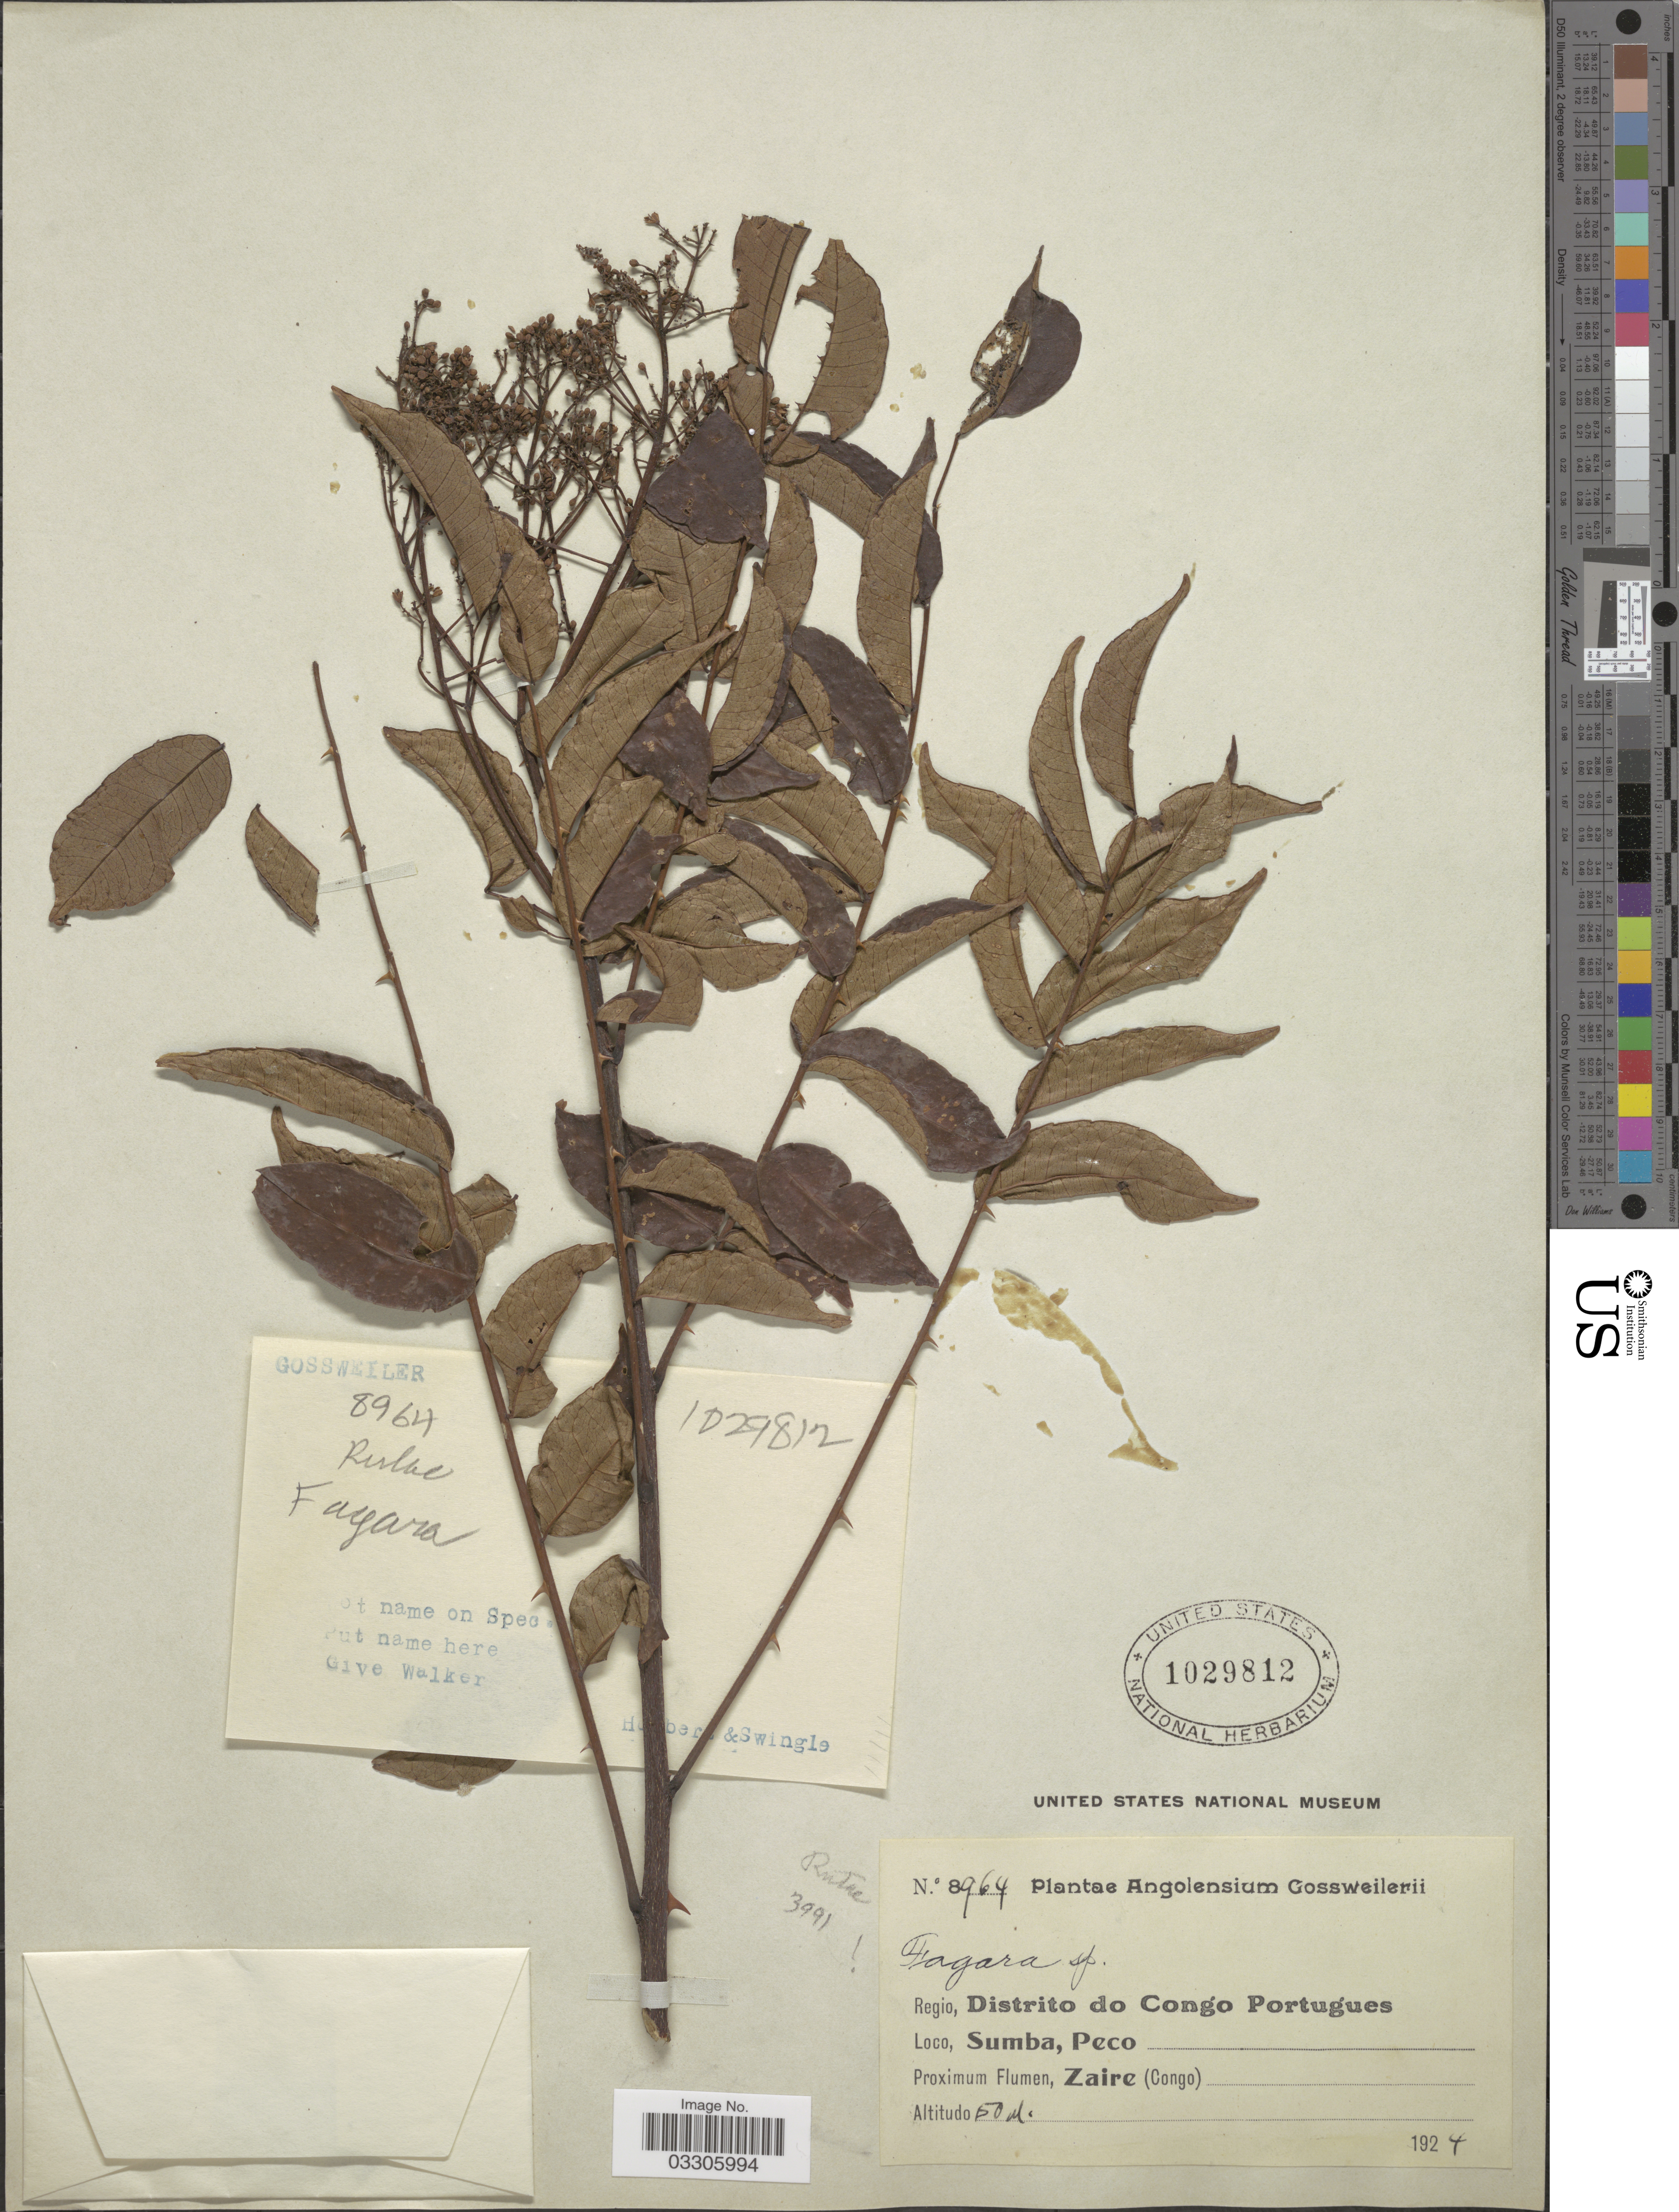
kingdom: Plantae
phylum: Tracheophyta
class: Magnoliopsida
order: Sapindales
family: Rutaceae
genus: Zanthoxylum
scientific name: Zanthoxylum sp.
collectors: -. Gossweiler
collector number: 8964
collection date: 1924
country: Angola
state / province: Zaire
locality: Regio, Distrito do Congo Portugues, Sumba, Peco, Zaire (Congo).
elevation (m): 50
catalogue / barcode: US 1029812